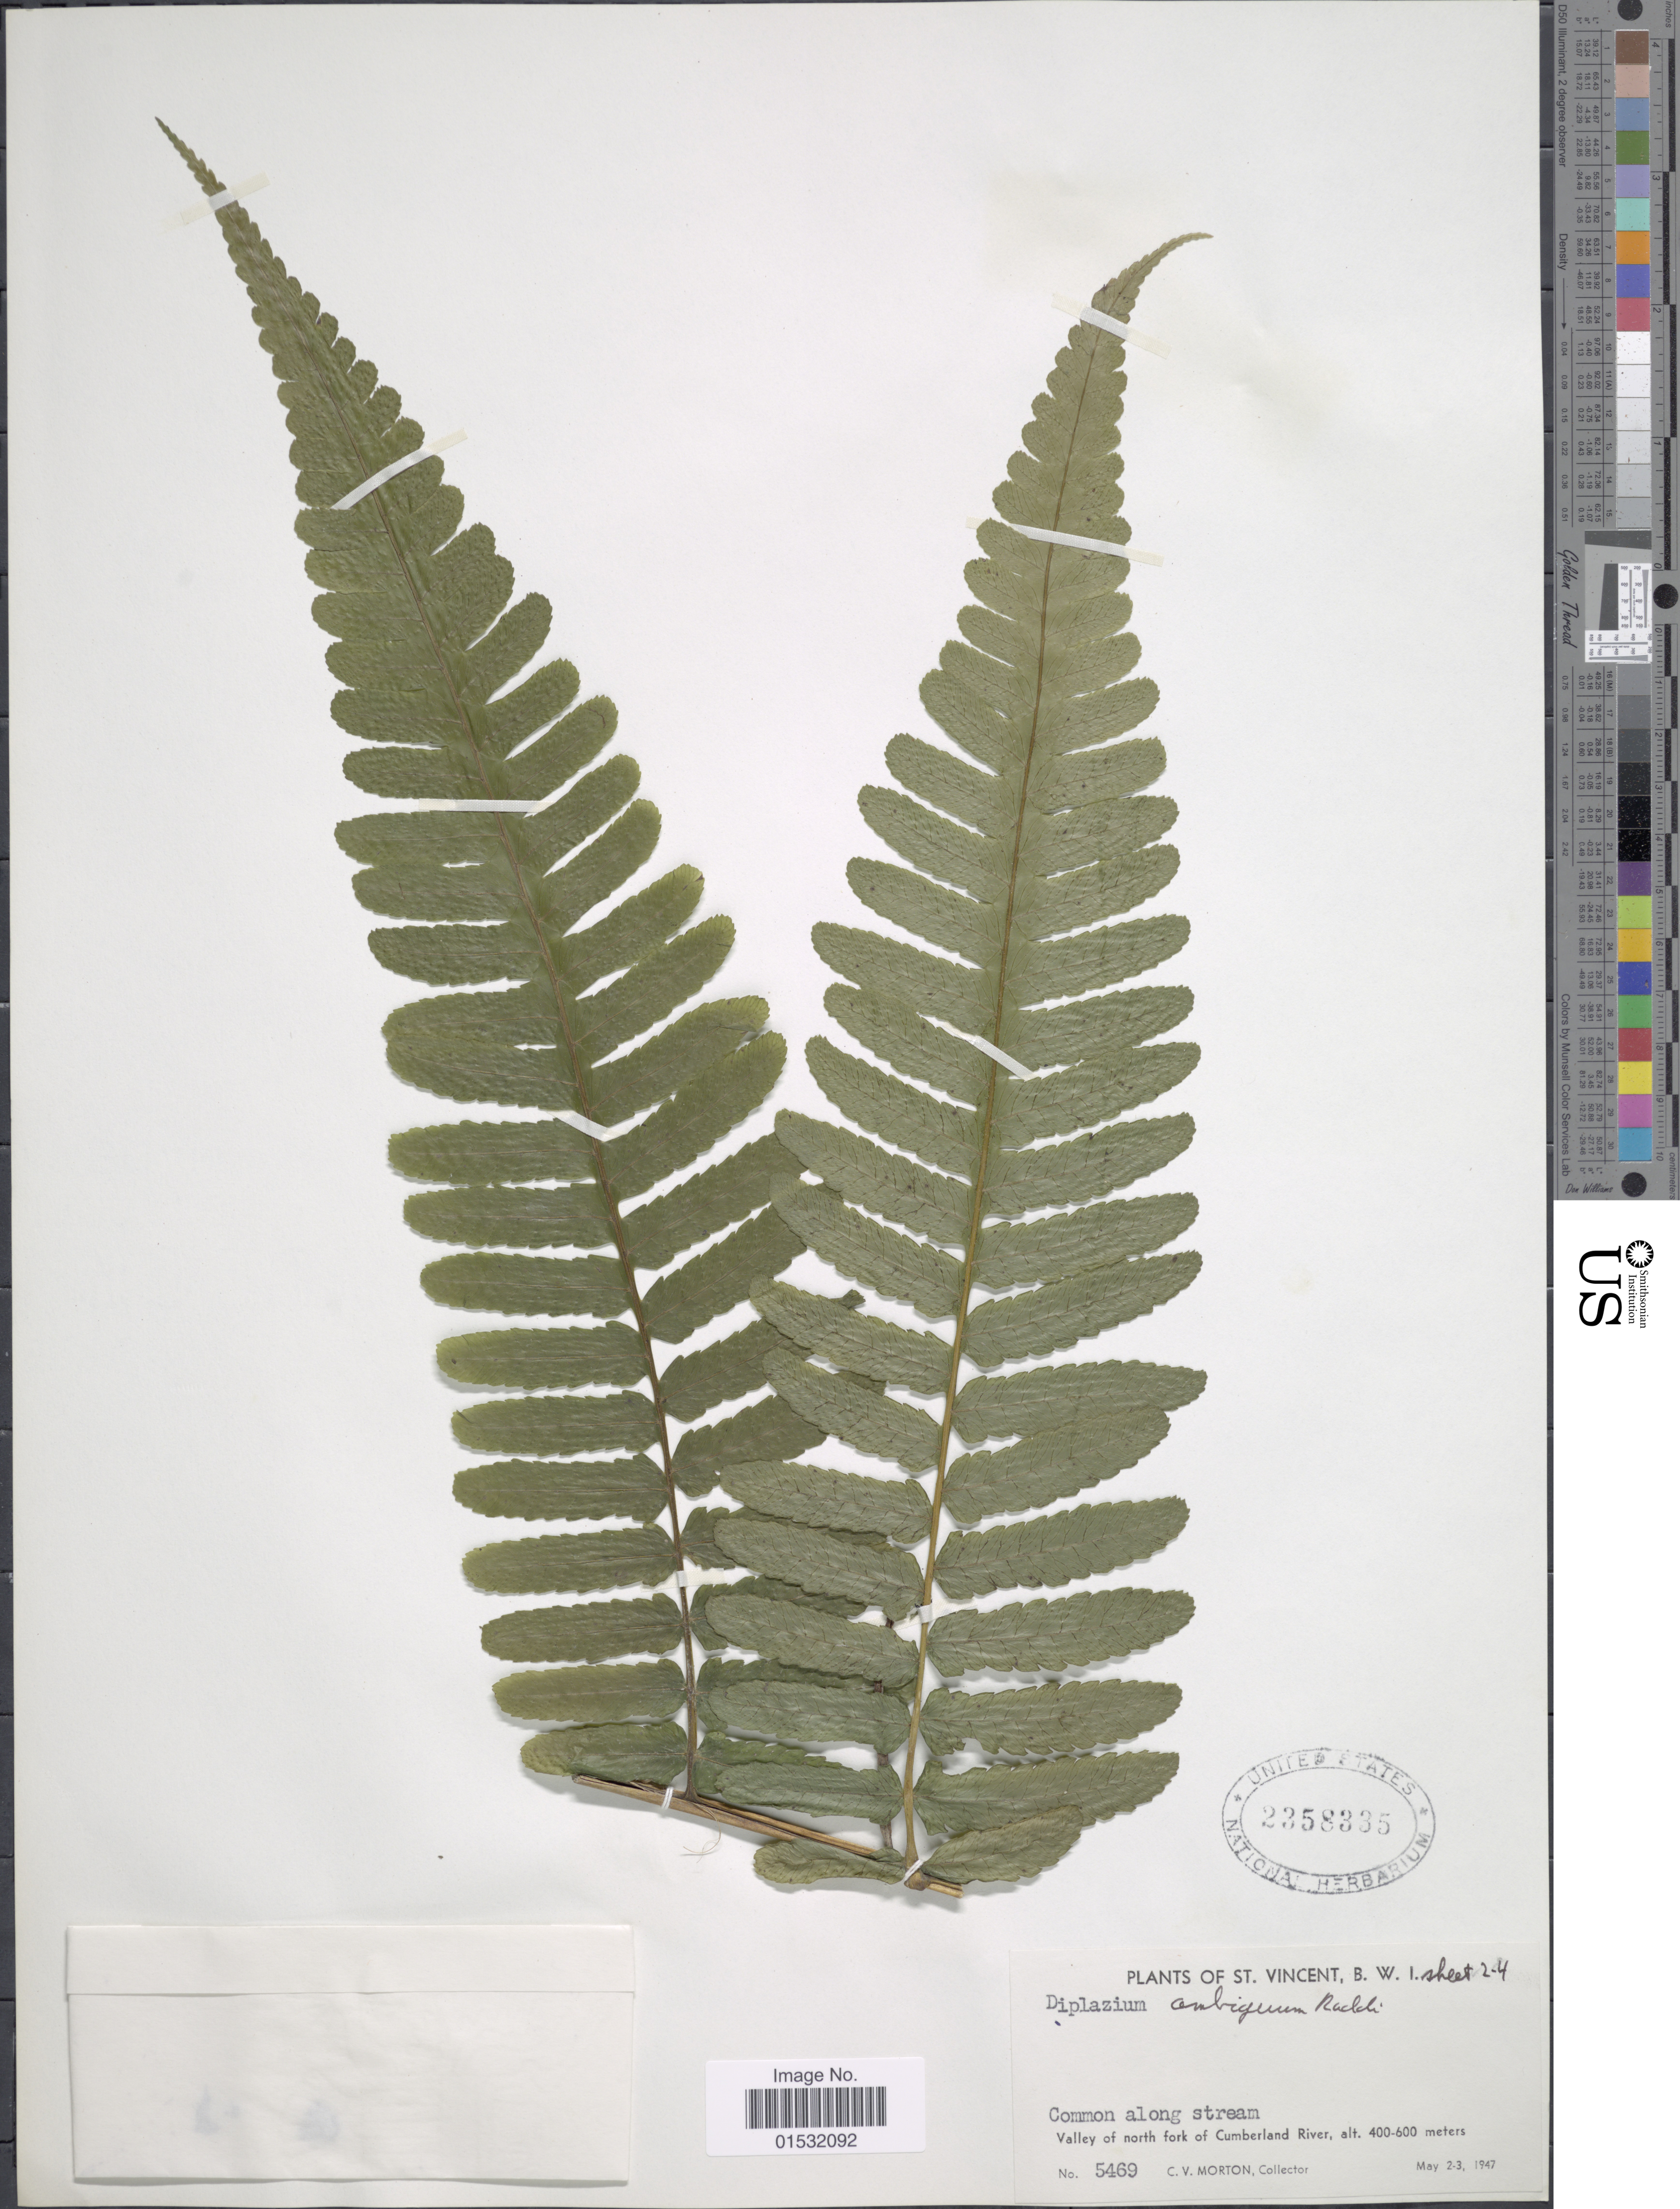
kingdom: Plantae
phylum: Tracheophyta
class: Polypodiopsida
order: Polypodiales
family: Athyriaceae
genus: Diplazium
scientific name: Diplazium ambiguum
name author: Raddi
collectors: C. V. Morton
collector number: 5469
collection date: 1947-05-02/1947-05-03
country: St. Vincent - Grenadines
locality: St. Vincent, B. W. I. Valley of north fork of Cumberland River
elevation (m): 400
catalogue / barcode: US 2358335